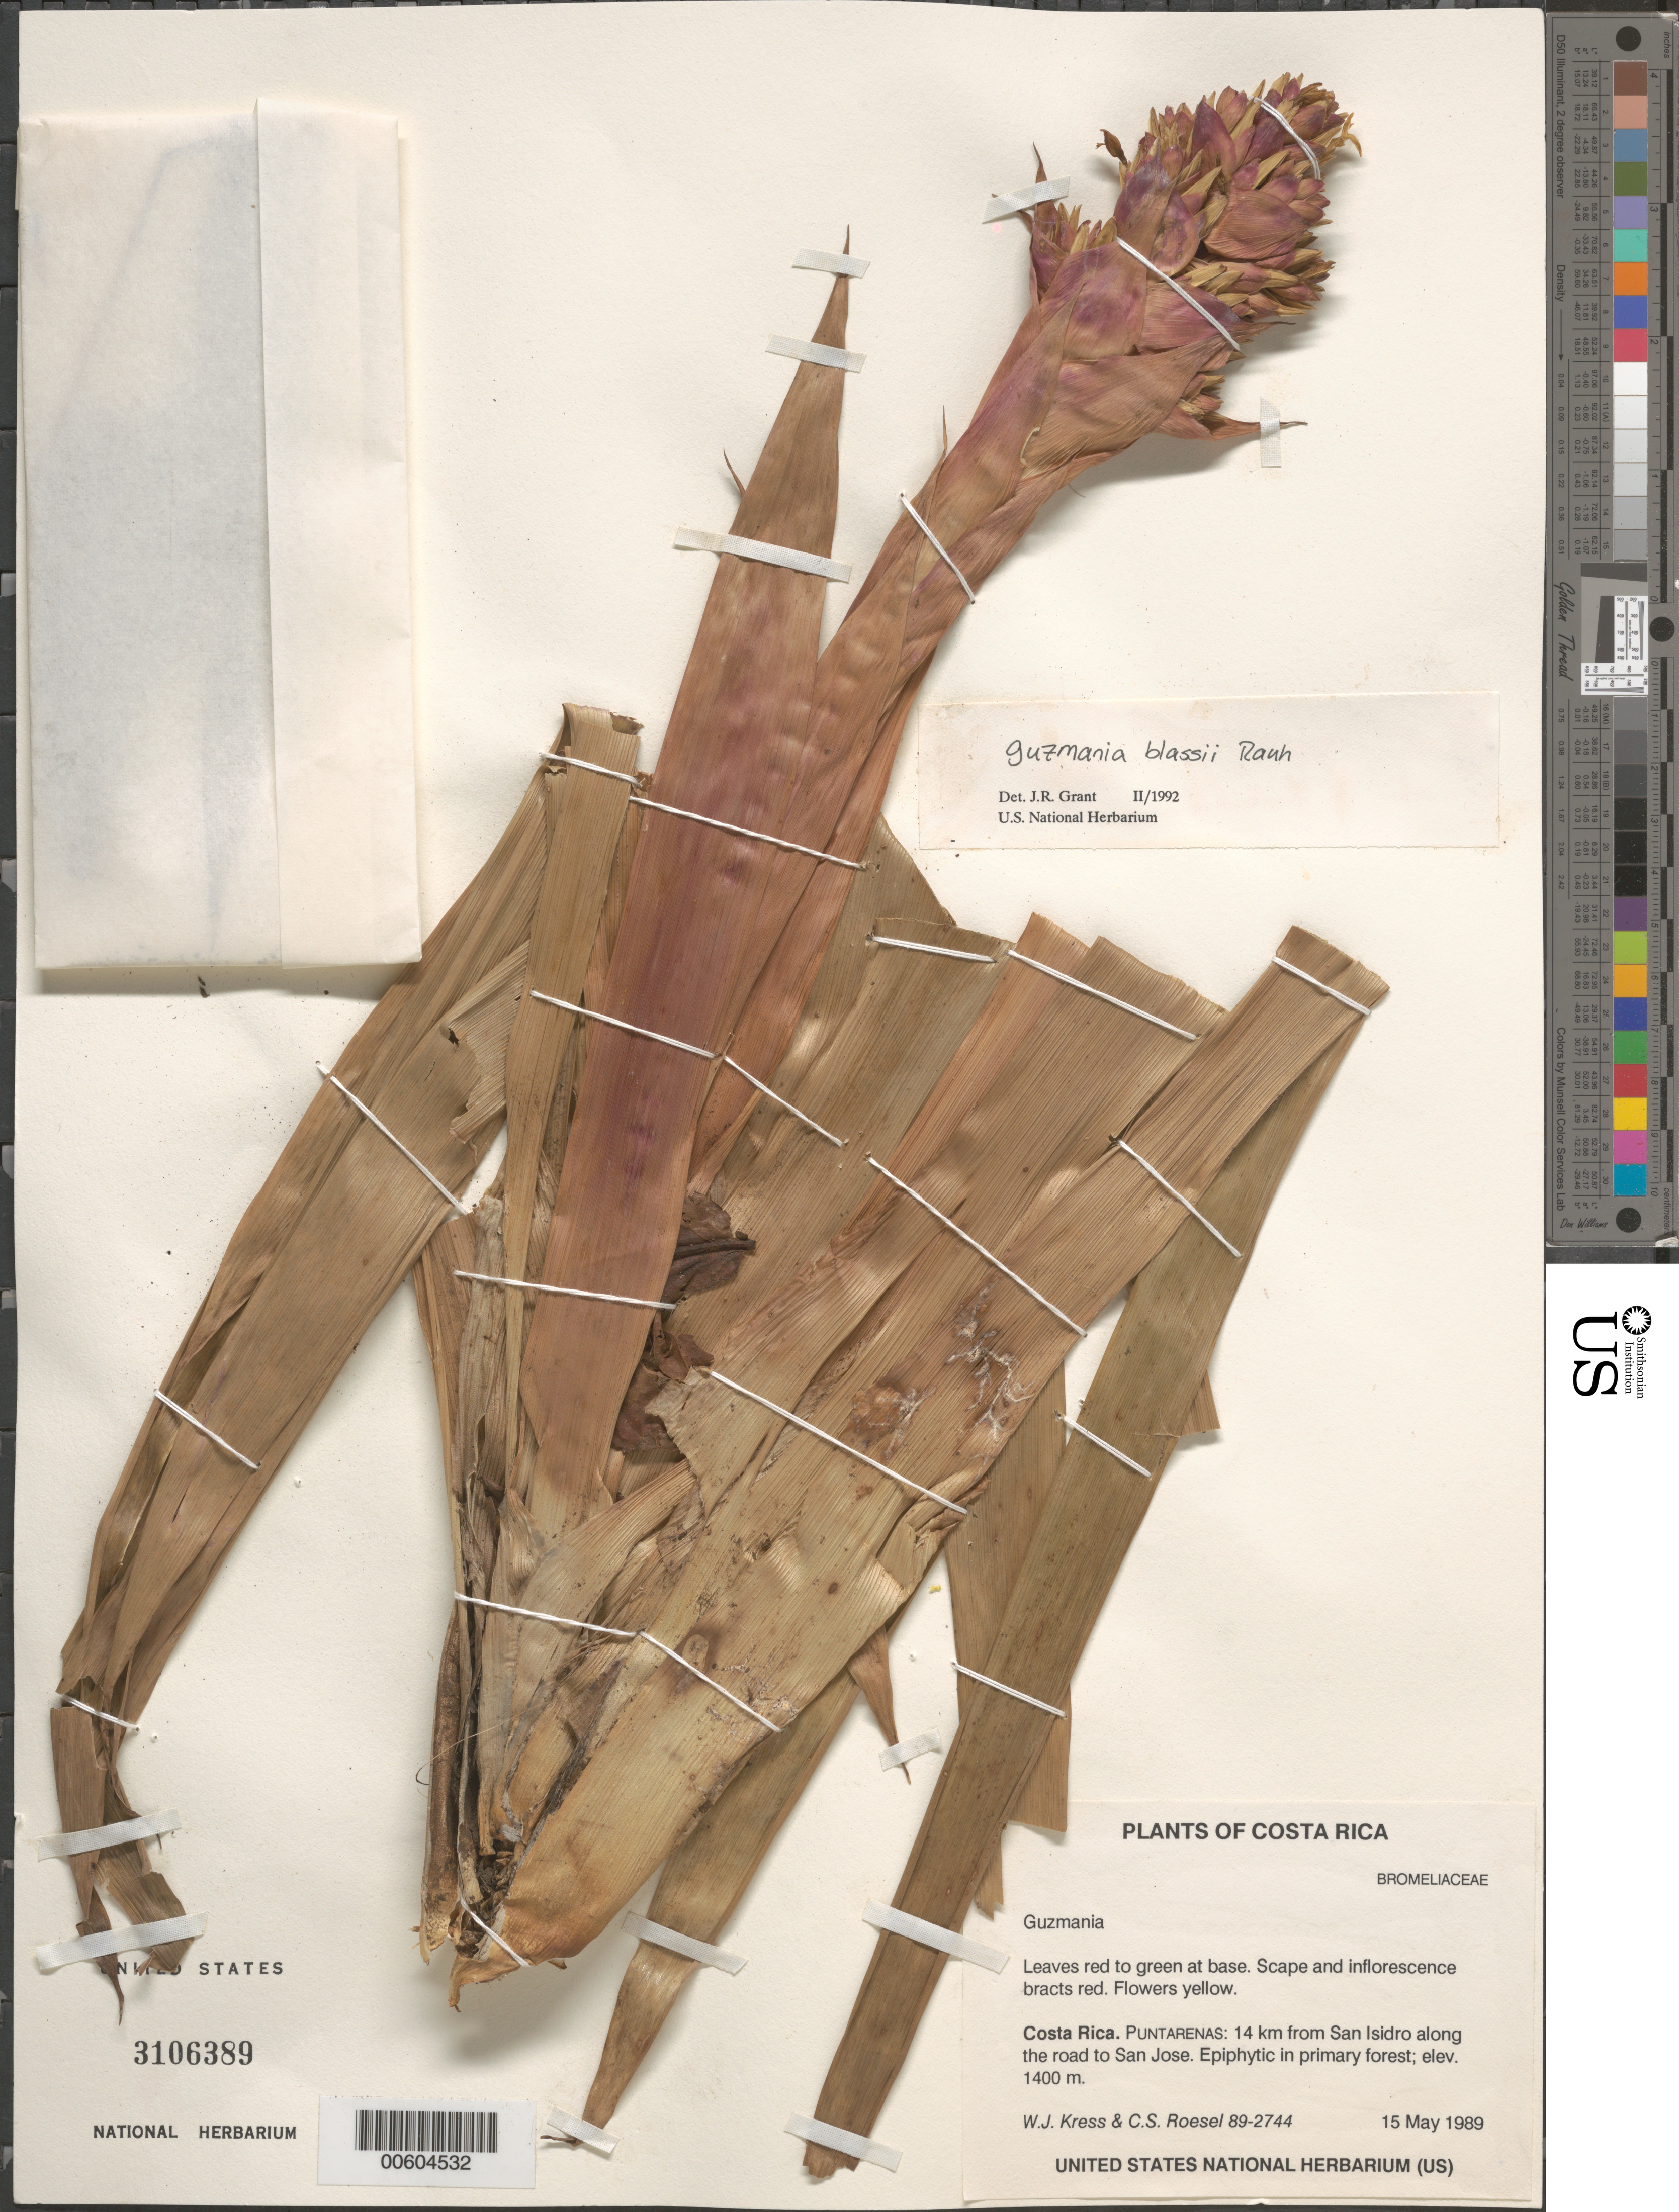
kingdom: Plantae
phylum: Tracheophyta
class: Liliopsida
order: Poales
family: Bromeliaceae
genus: Guzmania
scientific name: Guzmania blassii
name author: Rauh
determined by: Grant, J. R., (SWITZERLAND)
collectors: W. J. Kress & C. S. Roesel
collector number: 89-2744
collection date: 1989-05-15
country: Costa Rica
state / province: Puntarenas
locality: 14 km from San Isidro along the road to San Jose. Epiphytic in primary forest.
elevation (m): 1400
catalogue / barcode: US 3106389